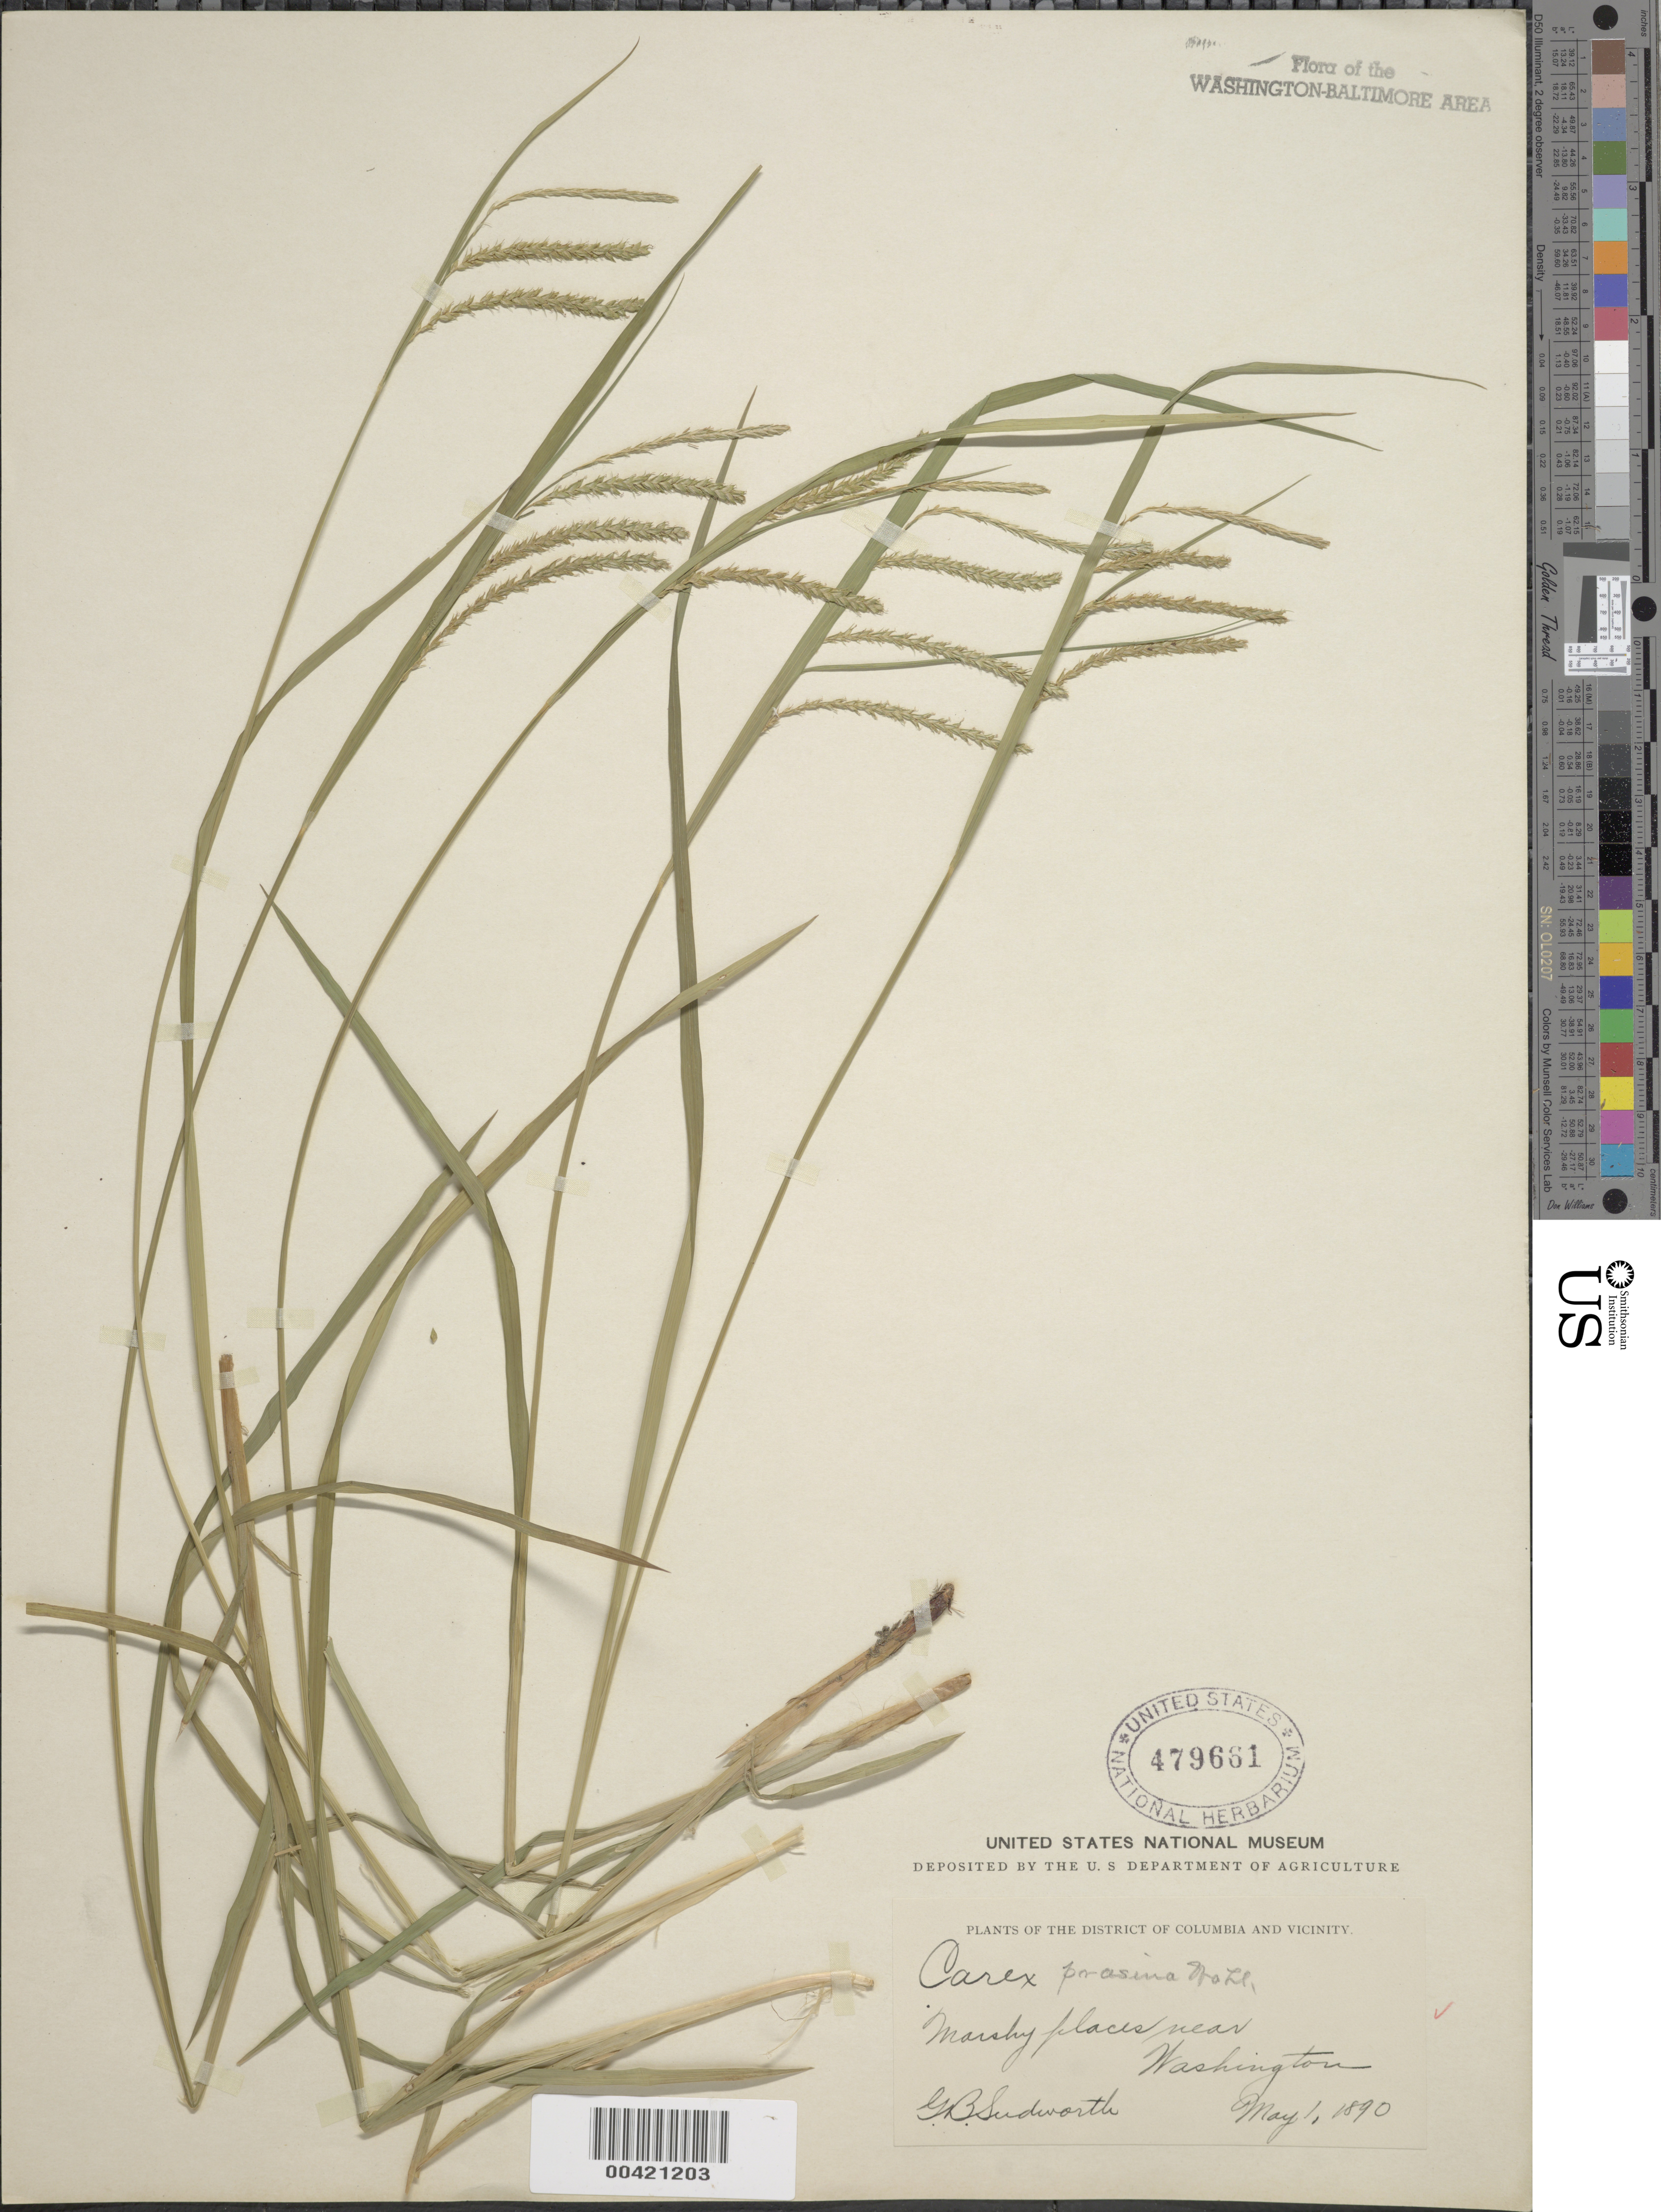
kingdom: Plantae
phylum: Tracheophyta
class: Liliopsida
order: Poales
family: Cyperaceae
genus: Carex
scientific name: Carex prasina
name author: Wahlenb.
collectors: G. B. Sudworth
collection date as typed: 01 May 1890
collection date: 1890-05-01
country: United States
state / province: District of Columbia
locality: Washington DC Area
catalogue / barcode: US 479661